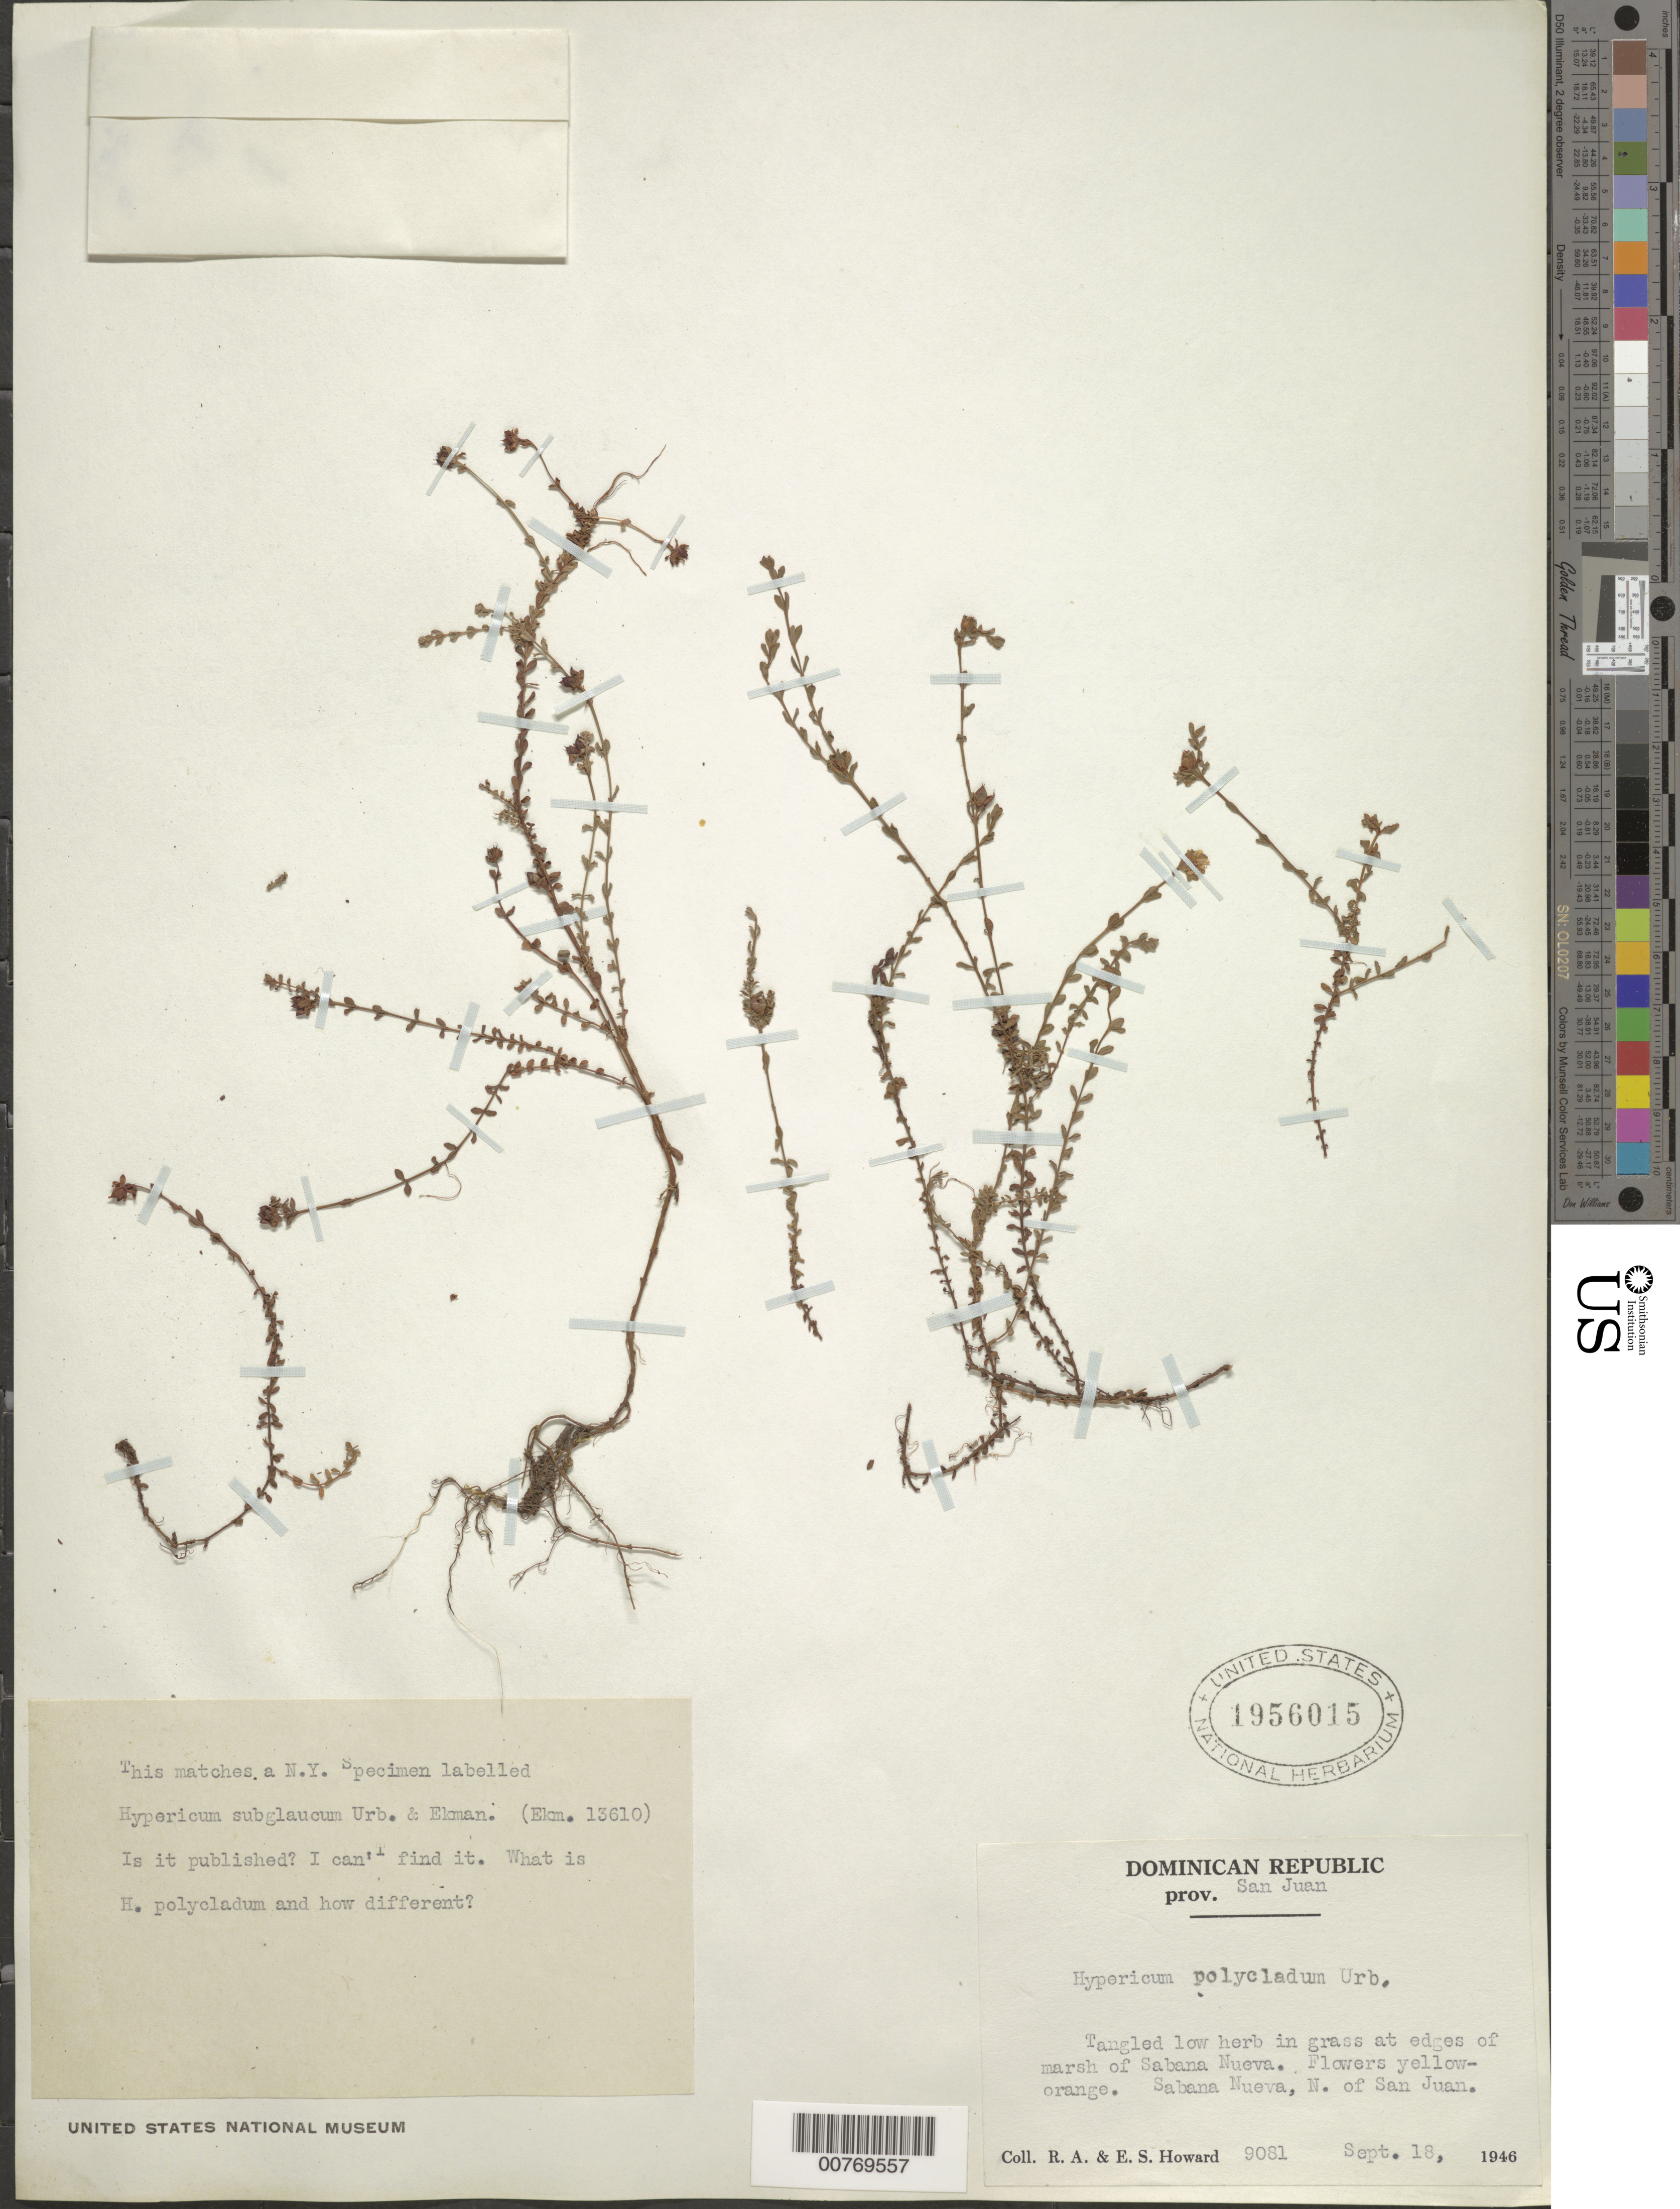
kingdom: Plantae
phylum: Tracheophyta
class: Magnoliopsida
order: Malpighiales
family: Hypericaceae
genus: Hypericum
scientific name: Hypericum polycladum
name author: Urb.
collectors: R. A. Howard & E. S. Howard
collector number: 9081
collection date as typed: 18 Sep 1946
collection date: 1946-09-18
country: Dominican Republic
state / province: San Juan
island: Hispaniola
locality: Sabana Nueva, N. of San Juan.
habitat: Grass at edges of road.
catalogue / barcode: US 1956015